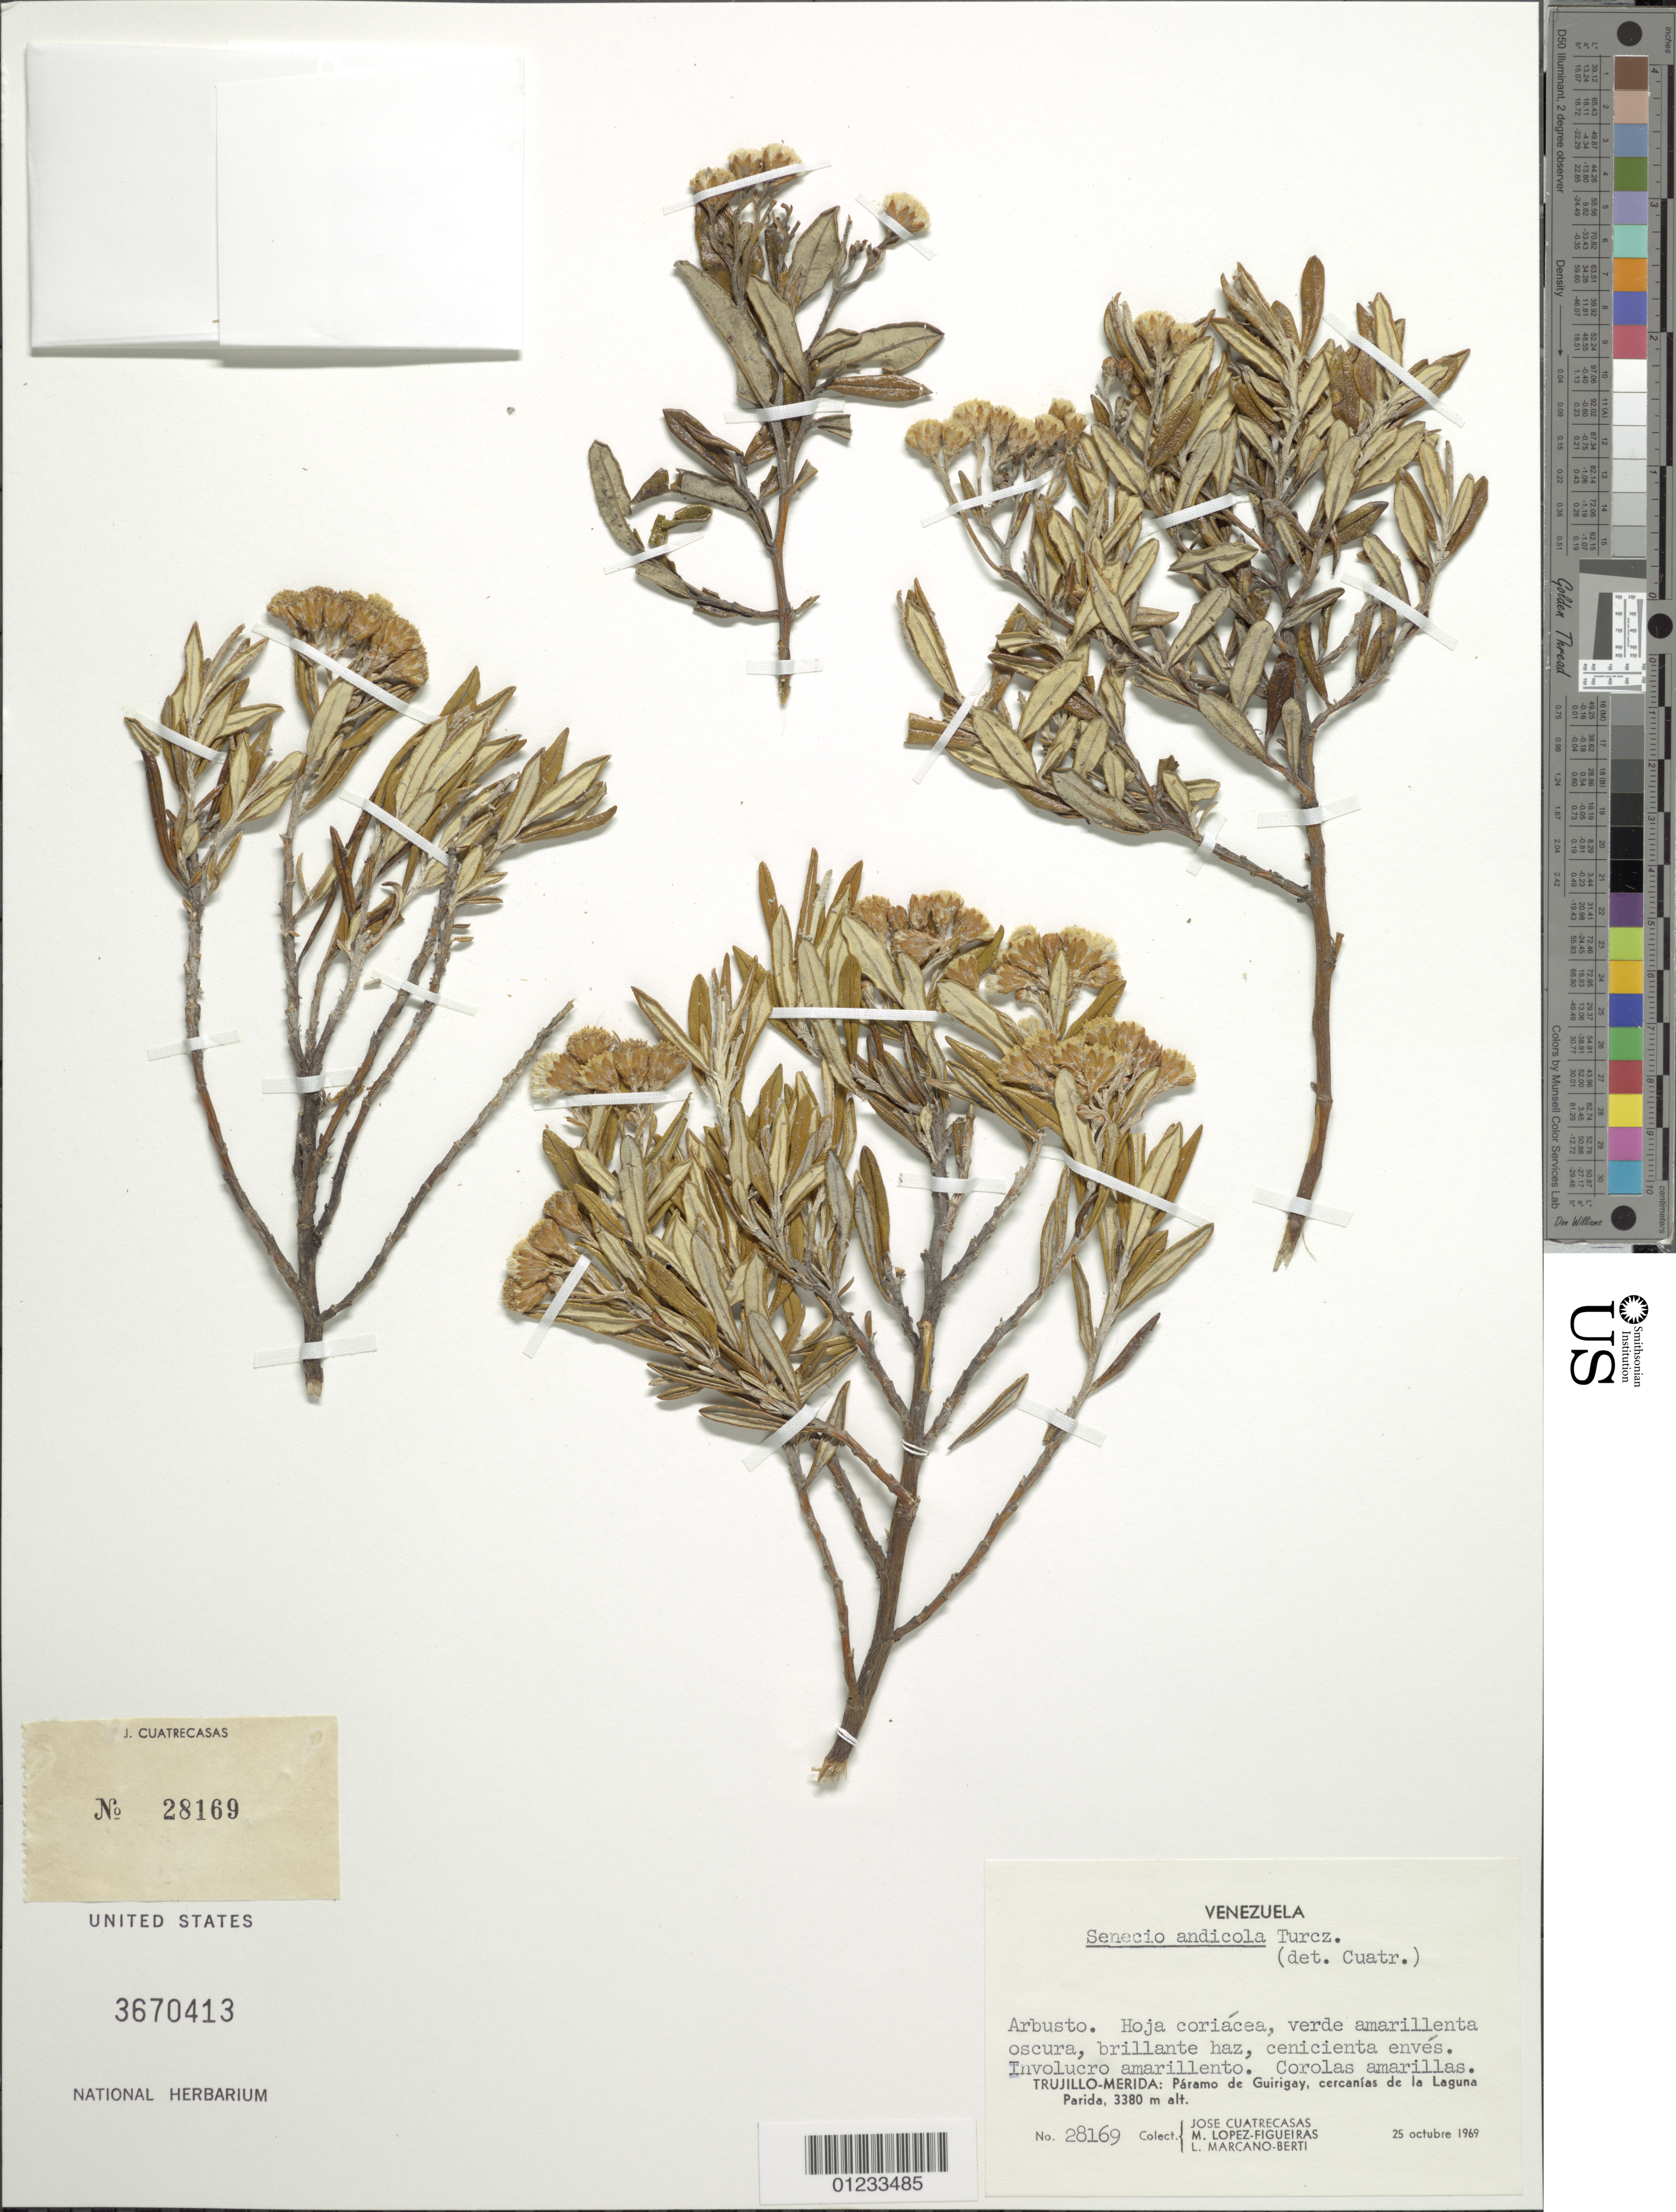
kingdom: Plantae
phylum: Tracheophyta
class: Magnoliopsida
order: Asterales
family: Asteraceae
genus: Pentacalia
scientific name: Pentacalia andicola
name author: (Turcz.) Cuatrec.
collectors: J. Cuatrecasas, M. López Figueiras & L. Marcano-Berti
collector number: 28169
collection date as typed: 25 Oct 1969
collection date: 1969-10-25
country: Venezuela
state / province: Trujillo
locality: Páramo de Guirigay, cercanías de la Laguna Parida.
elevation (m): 3380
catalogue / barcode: US 3670413